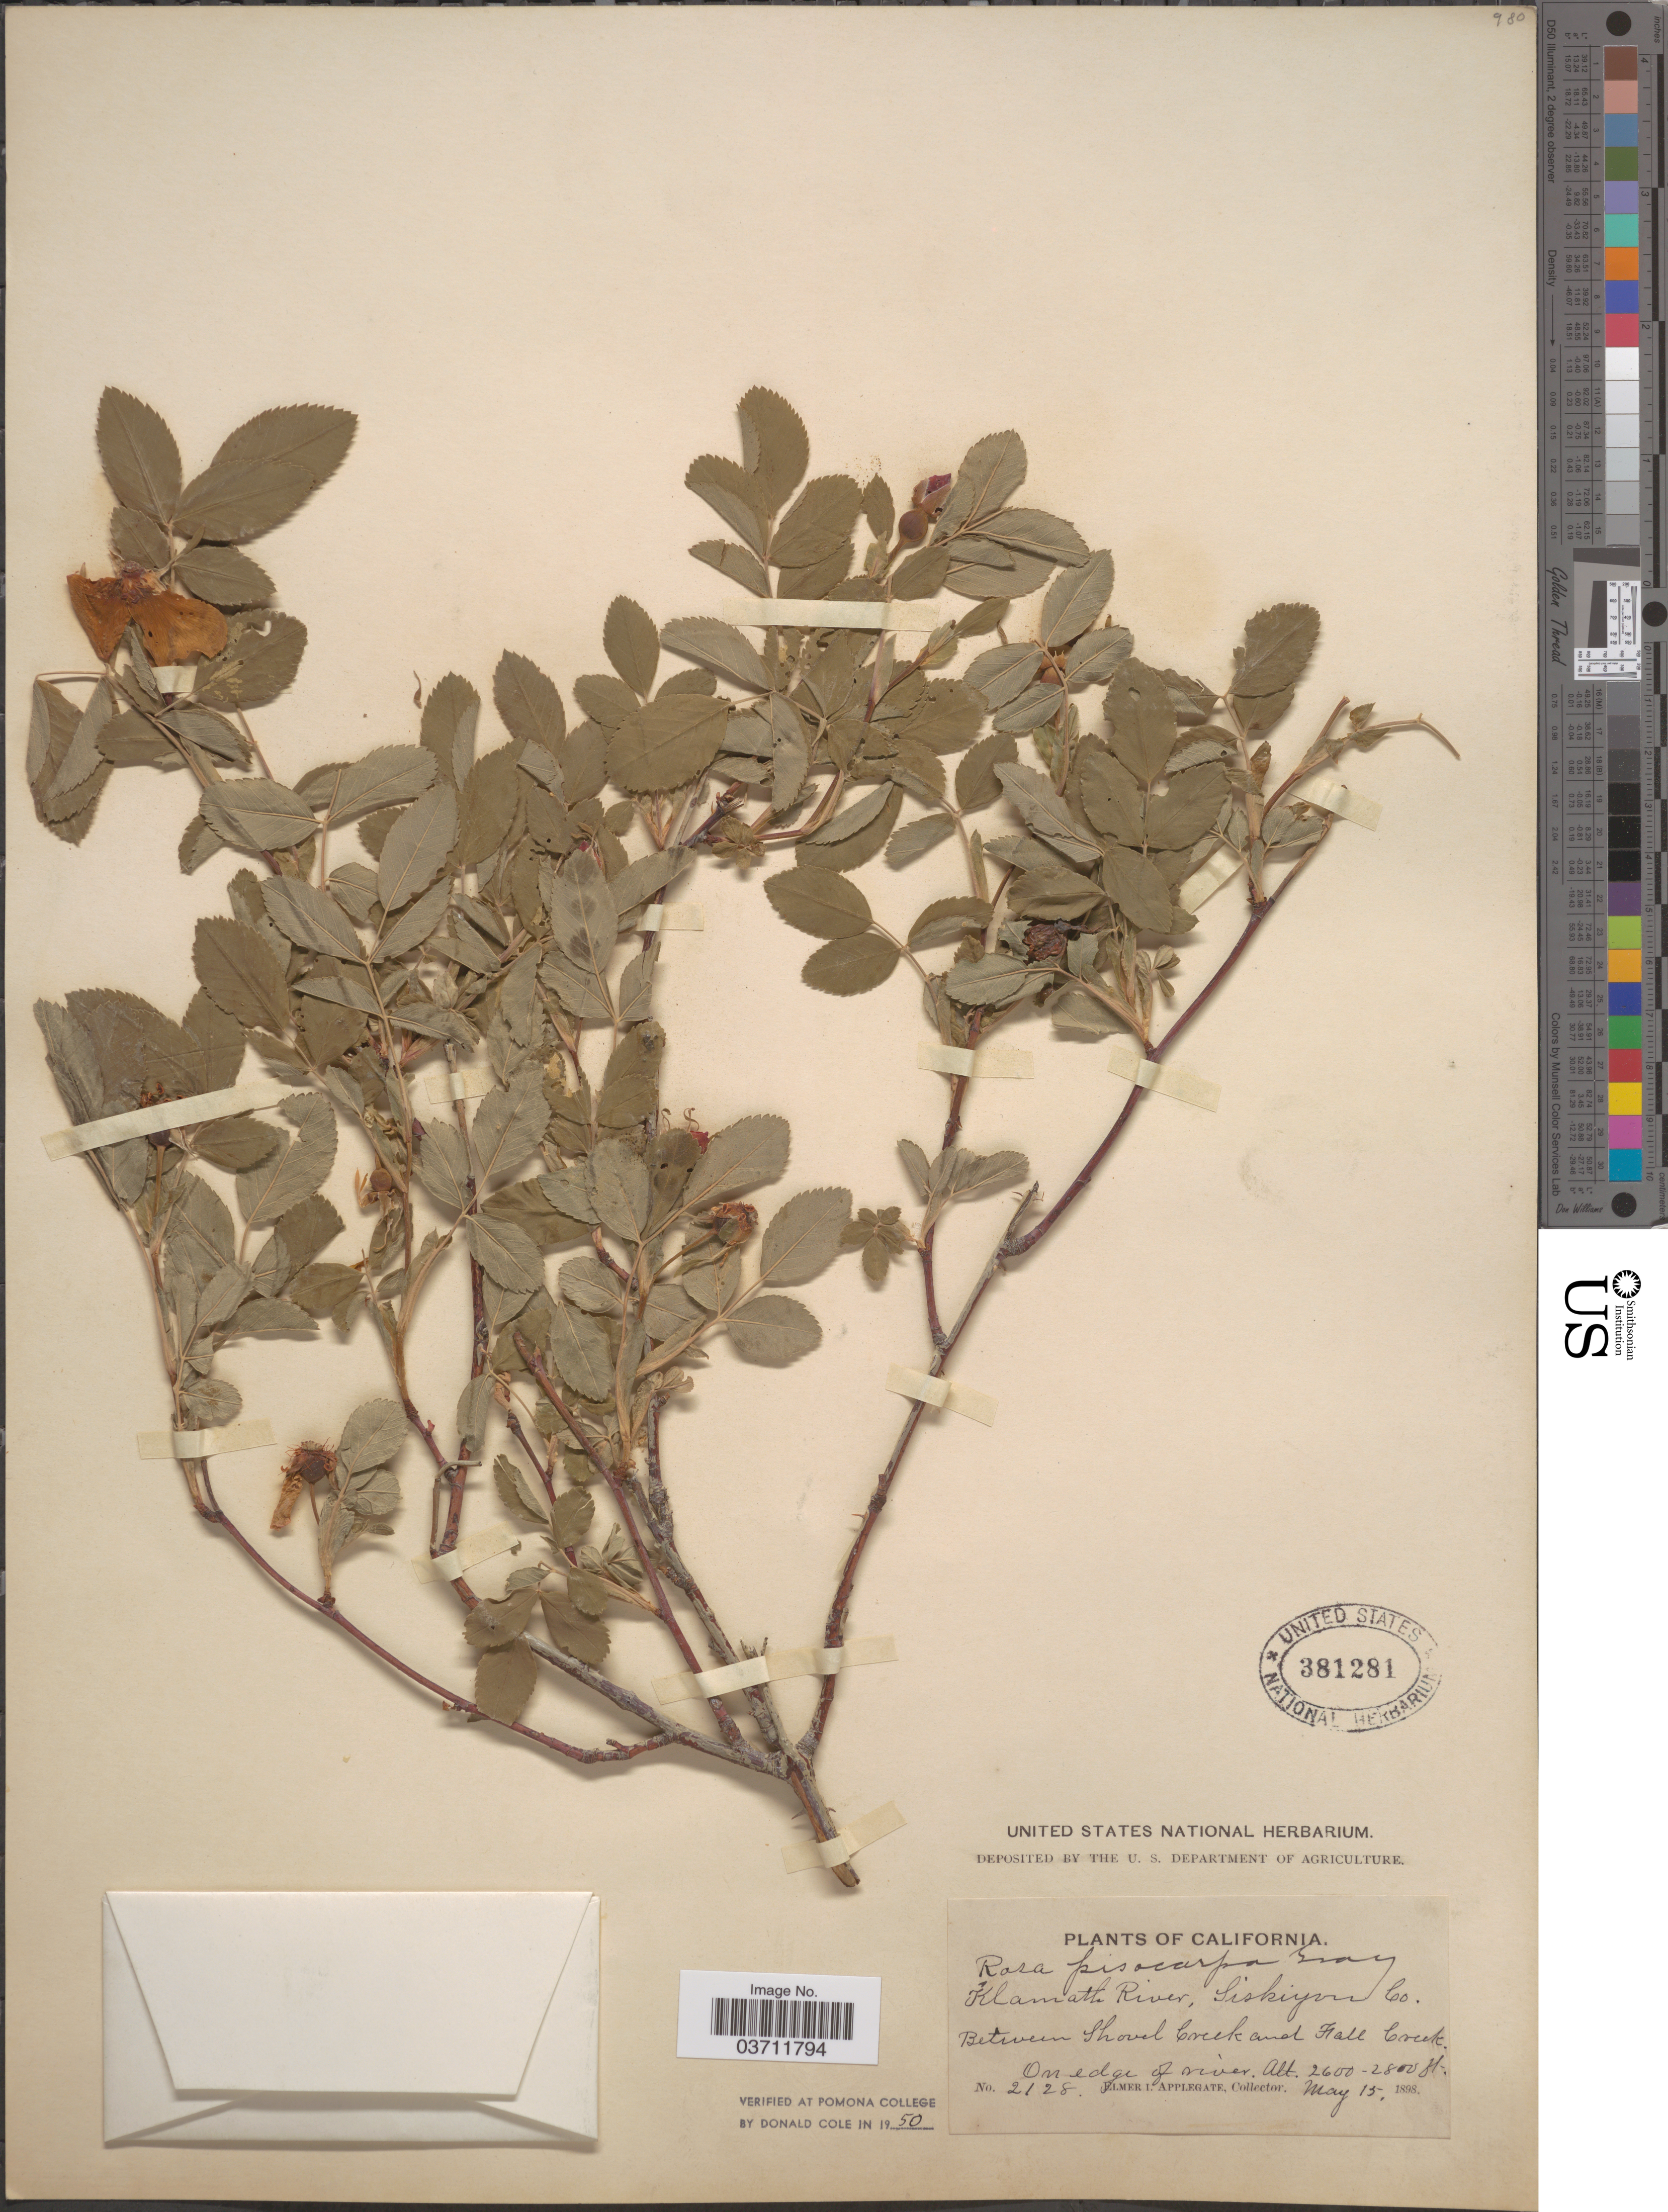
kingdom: Plantae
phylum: Tracheophyta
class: Magnoliopsida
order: Rosales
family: Rosaceae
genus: Rosa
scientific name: Rosa pisocarpa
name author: A. Gray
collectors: E. I. Applegate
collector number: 2128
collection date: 1898-05-15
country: United States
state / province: California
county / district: Siskiyou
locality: Klamath River, Siskiyou Co. Between Shovel Creek and Fall Creek. On edge of river.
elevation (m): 792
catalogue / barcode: US 381281